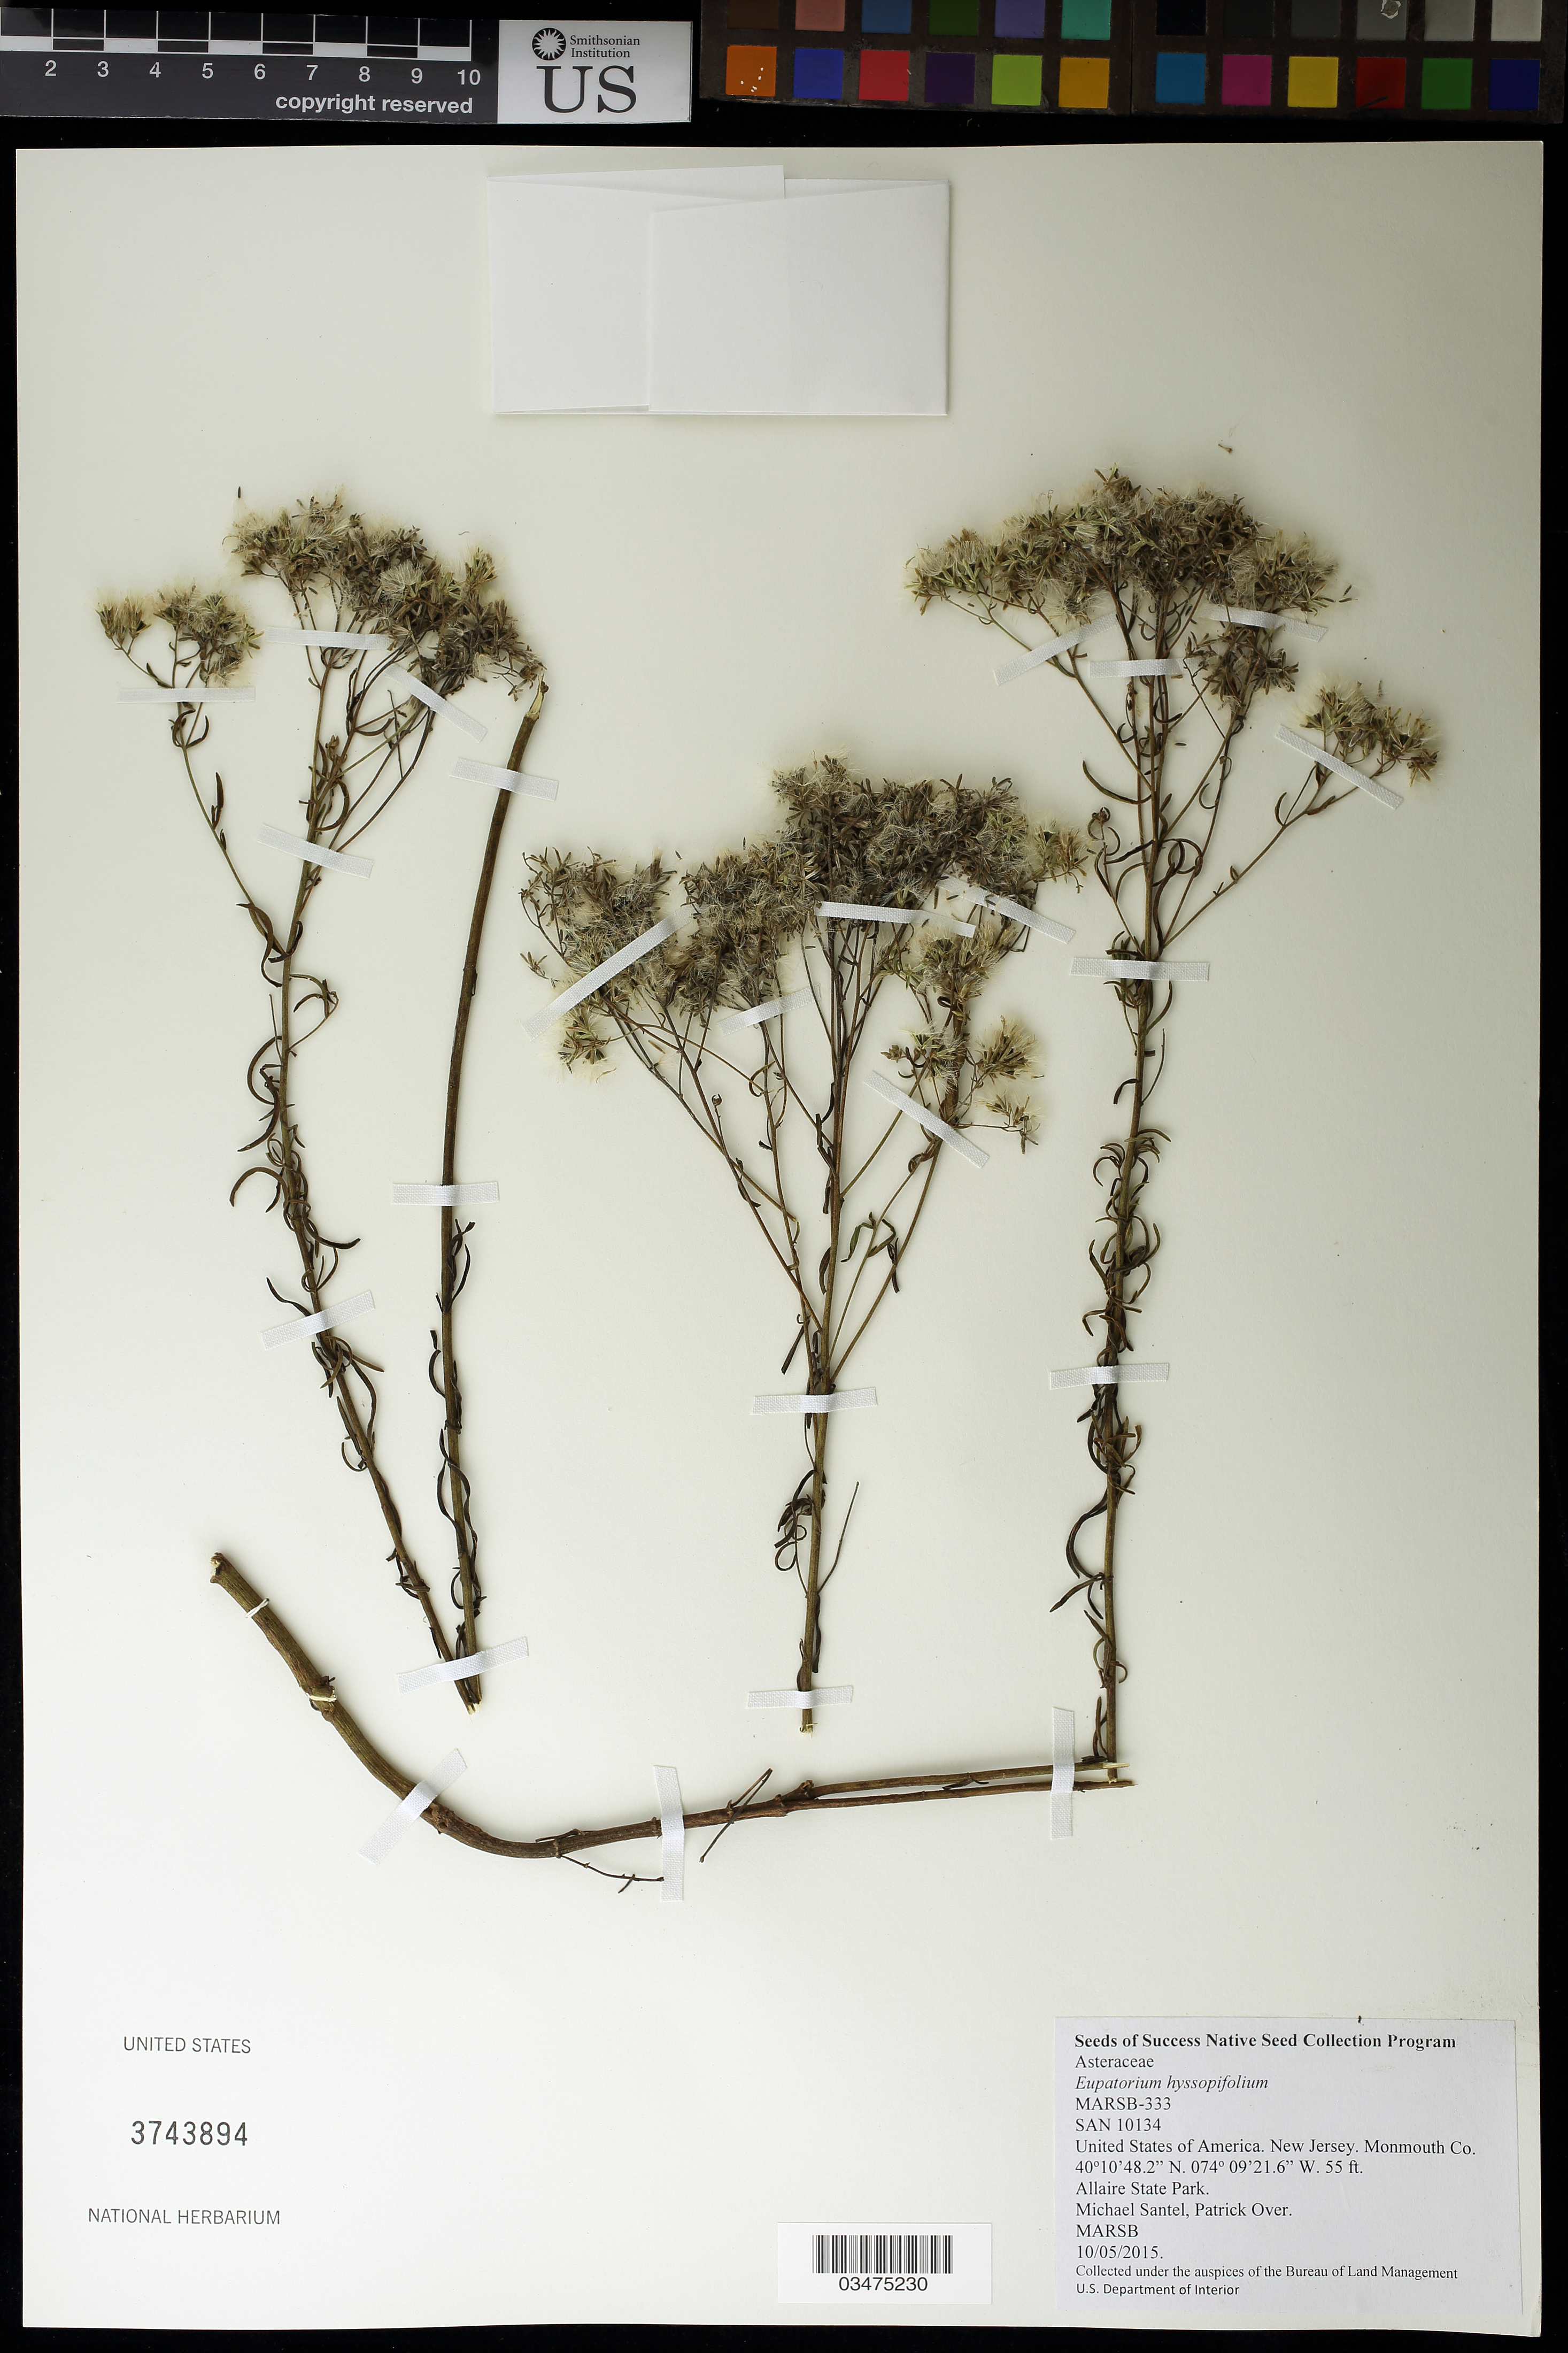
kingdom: Plantae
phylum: Tracheophyta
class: Magnoliopsida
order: Asterales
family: Asteraceae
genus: Eupatorium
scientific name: Eupatorium hyssopifolium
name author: L.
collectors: M. Santel & P. Over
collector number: MARSB-333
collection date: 2015-10-05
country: United States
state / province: New Jersey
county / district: Monmouth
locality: Allaire State Park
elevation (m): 17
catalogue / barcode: US 3743894